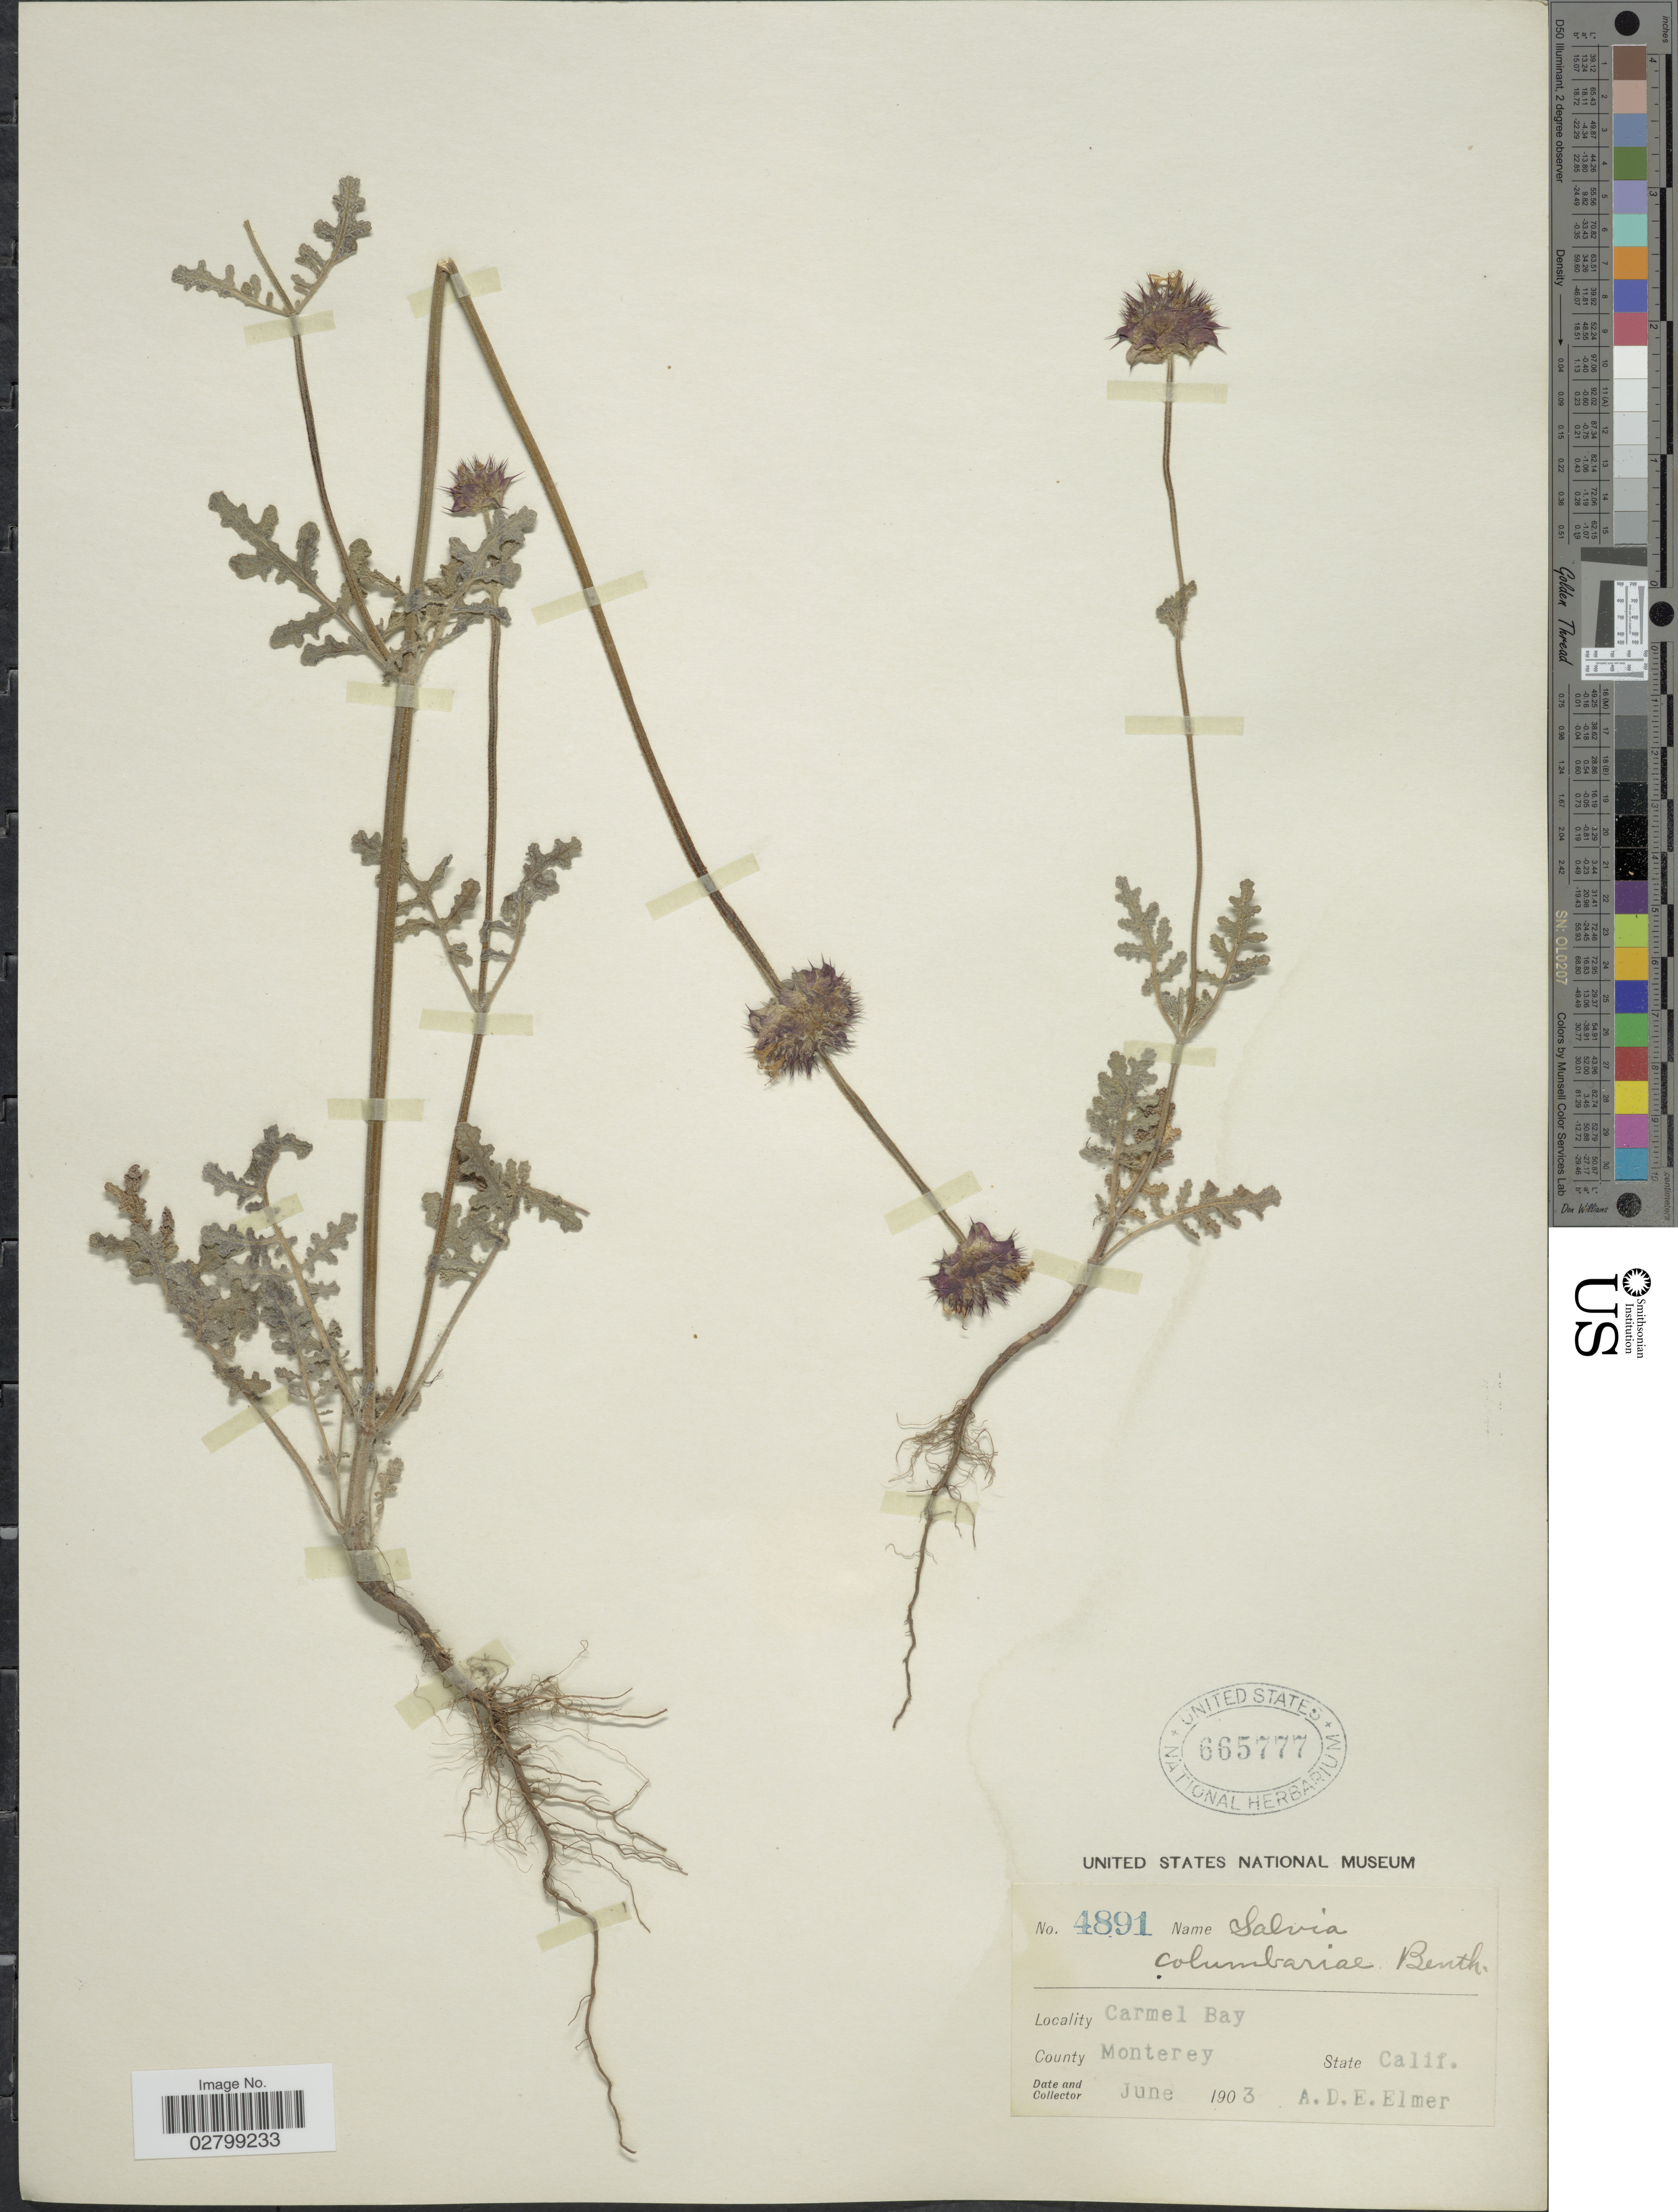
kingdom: Plantae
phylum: Tracheophyta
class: Magnoliopsida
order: Lamiales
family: Lamiaceae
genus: Salvia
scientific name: Salvia columbariae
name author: Benth.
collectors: A. D. E. Elmer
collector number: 4891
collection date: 1903-06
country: United States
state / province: California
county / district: Monterey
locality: Carmel Bay, County Monterey.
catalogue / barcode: US 665777